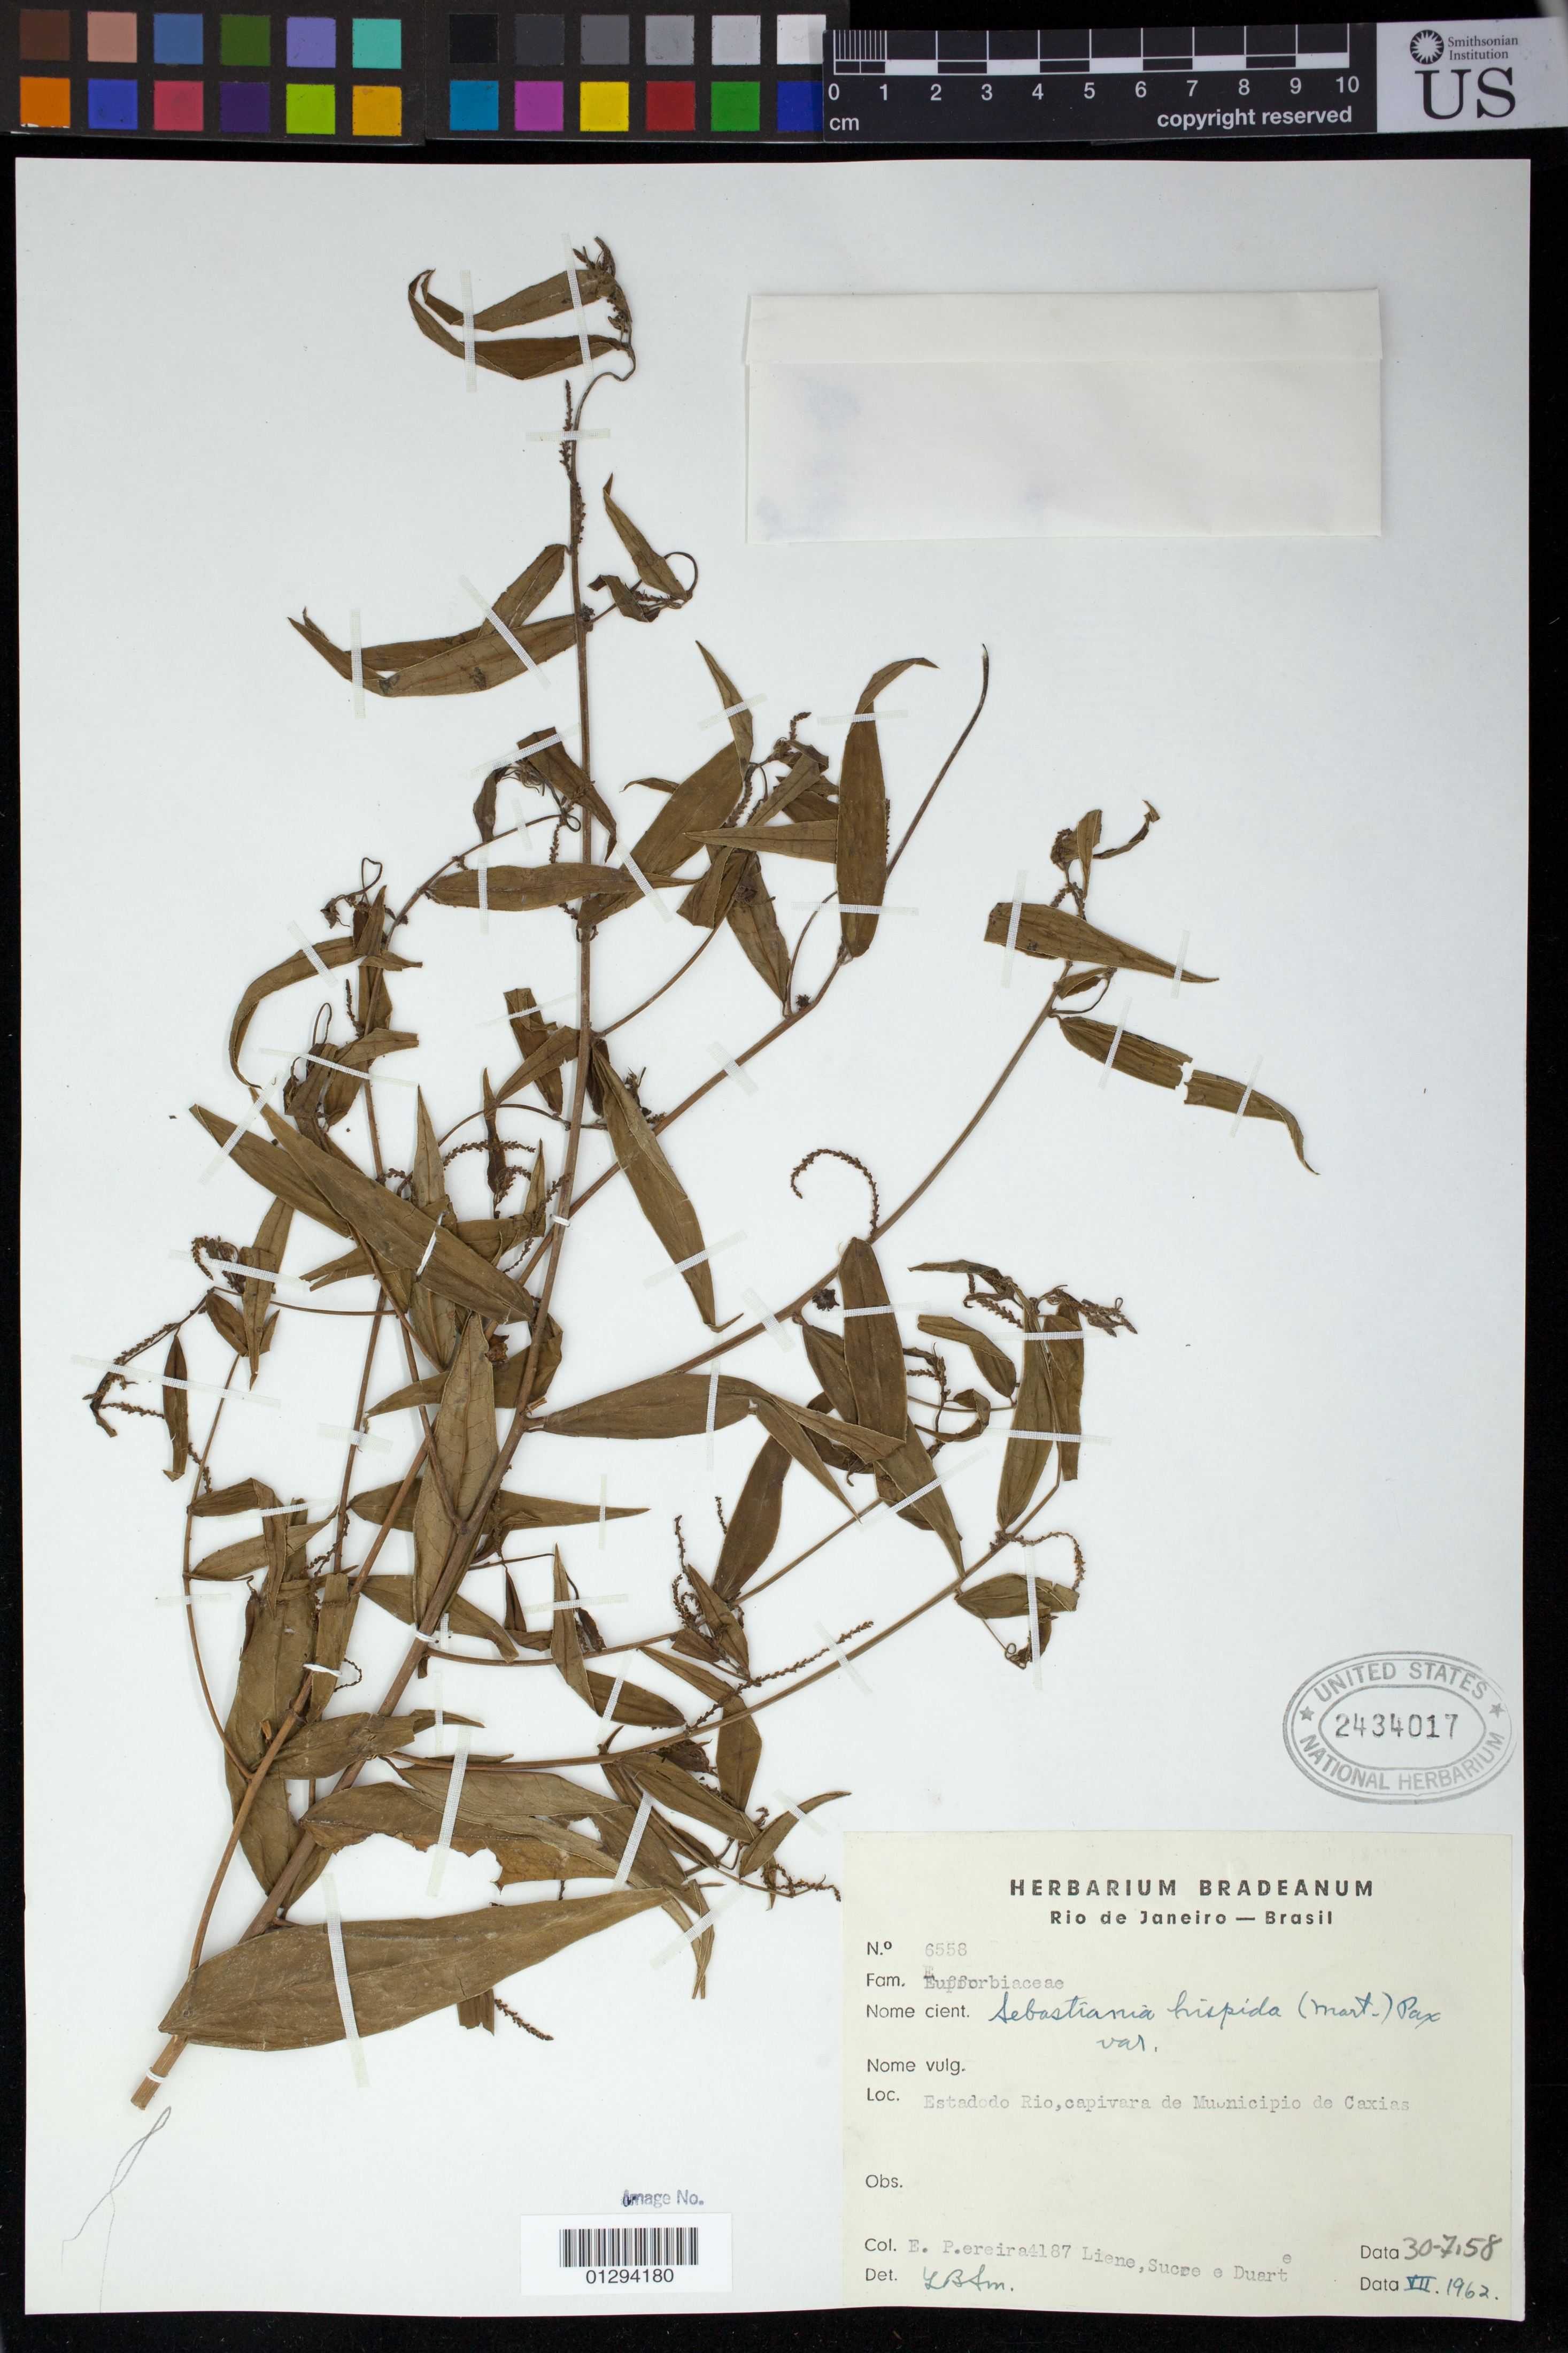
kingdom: Plantae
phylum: Tracheophyta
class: Magnoliopsida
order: Malpighiales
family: Euphorbiaceae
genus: Sebastiania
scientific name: Sebastiania hispida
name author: (Mart.) Pax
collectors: E. Pereira, -- Liene, -- Sucre & -- Duarte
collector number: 4187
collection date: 1958-07-30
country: Brazil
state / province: Rio de Janeiro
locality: Estado do Rio, capivara de Municipio de Caxias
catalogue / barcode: US 2434017